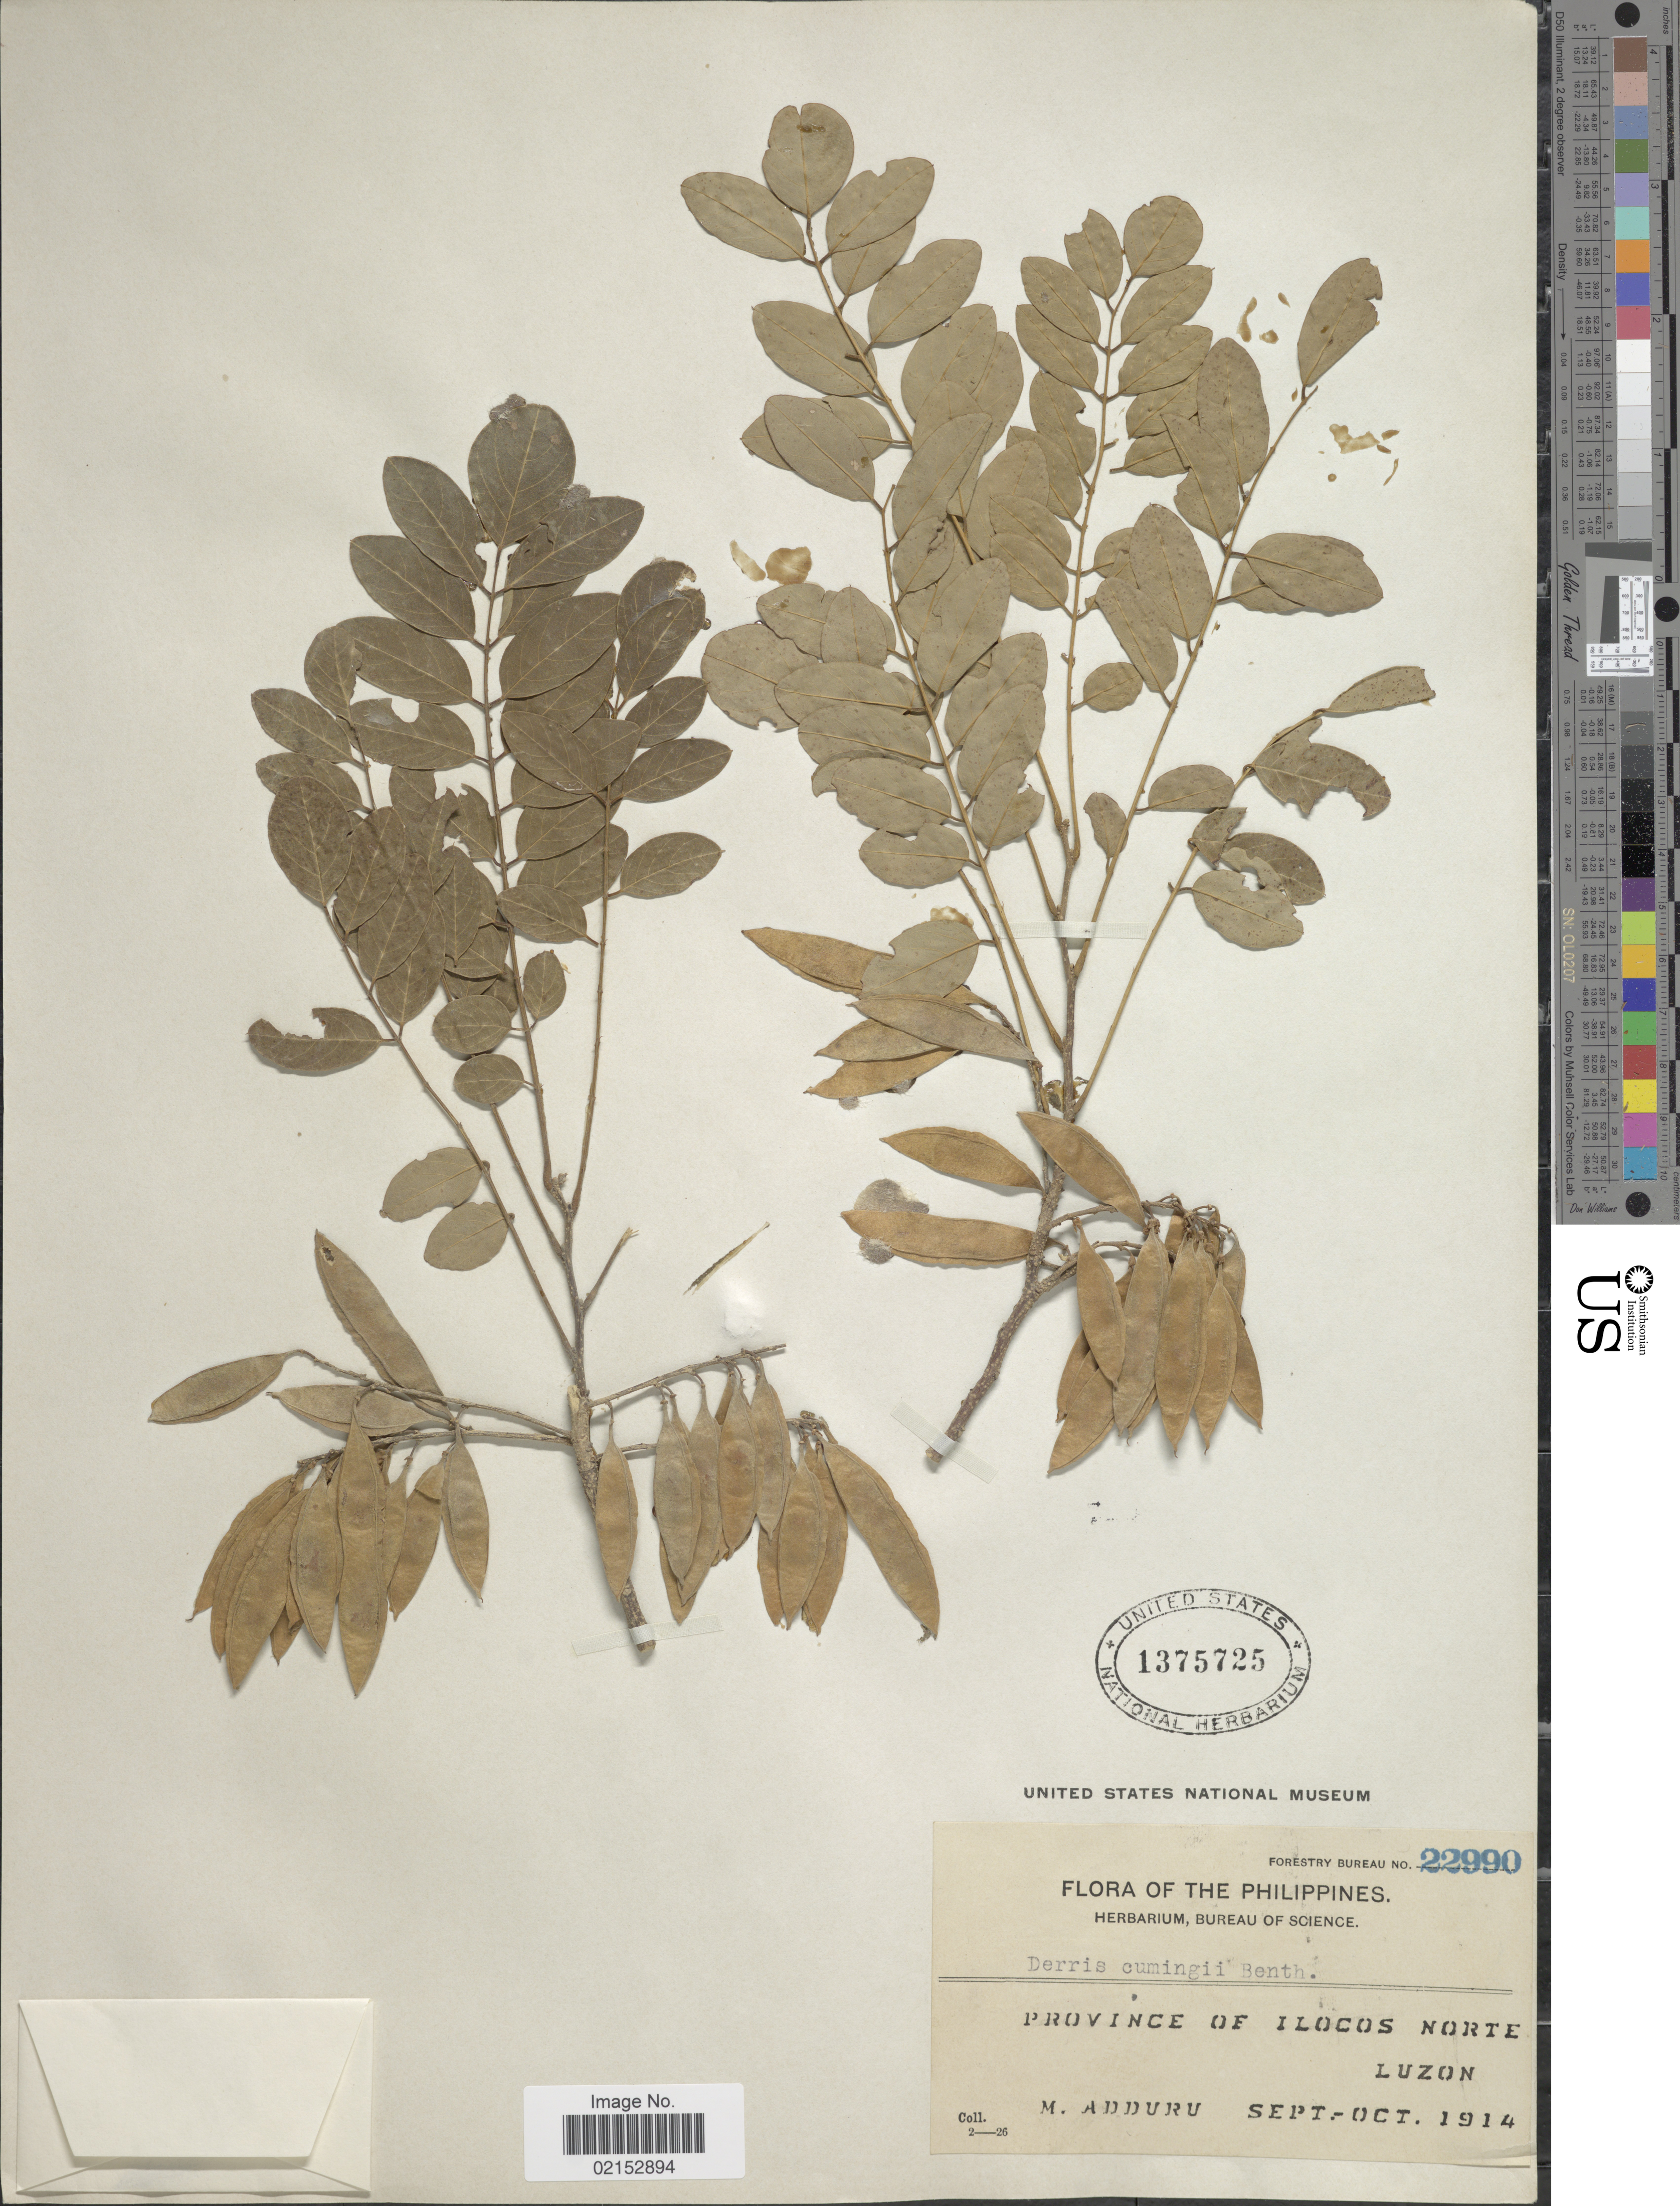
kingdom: Plantae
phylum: Tracheophyta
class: Magnoliopsida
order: Fabales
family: Fabaceae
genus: Brachypterum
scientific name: Brachypterum cumingii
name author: (Benth.) Adema & Sirich.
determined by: Strong, Mark T., (BOT), Smithsonian Institution - National Museum of Natural History (UNITED STATES)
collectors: M. Adduru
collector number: Forestry Bureau 22990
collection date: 1914-09/1914-10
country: Philippines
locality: Province of Ilocos Norte, Luzon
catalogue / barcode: US 1375725